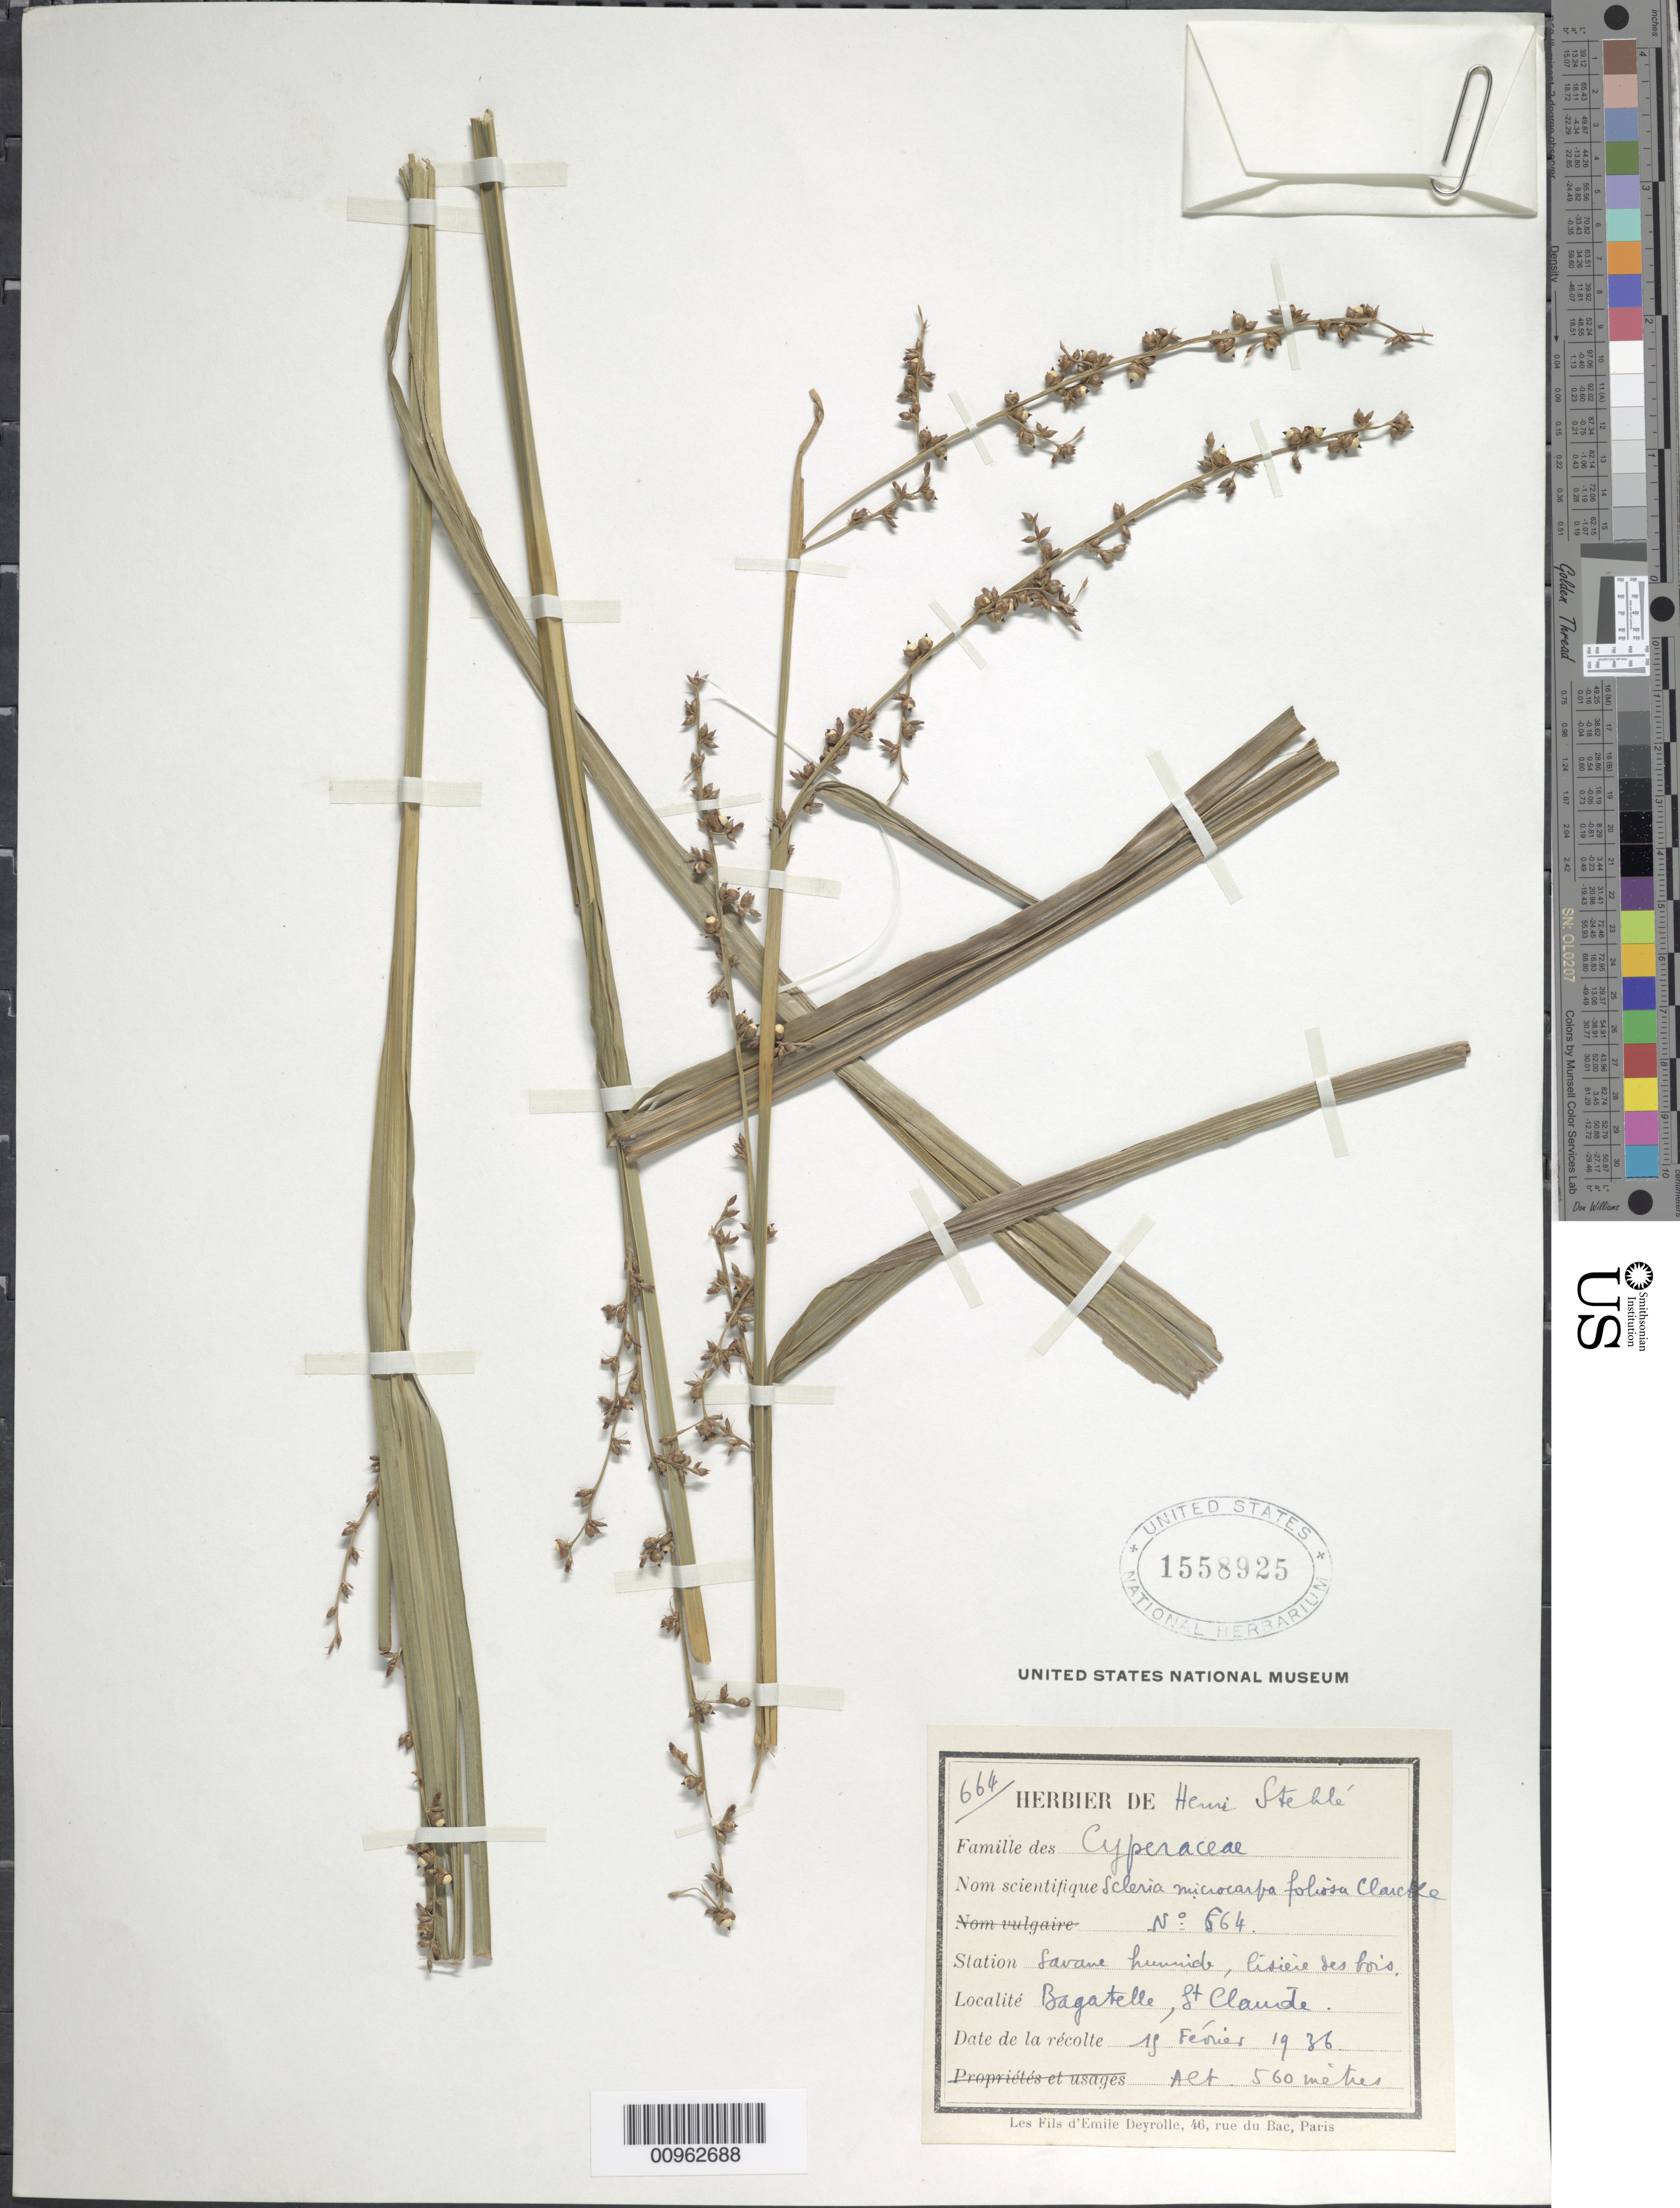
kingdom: Plantae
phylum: Tracheophyta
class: Liliopsida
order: Poales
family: Cyperaceae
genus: Scleria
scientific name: Scleria microcarpa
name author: Nees ex Kunth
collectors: H. Stehlé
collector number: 664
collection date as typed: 15 Feb 1936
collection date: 1936-02-15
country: Barbados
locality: Bagatelle, St. Claude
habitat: Savane humide, lisière des bois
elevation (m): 560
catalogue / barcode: US 1558925